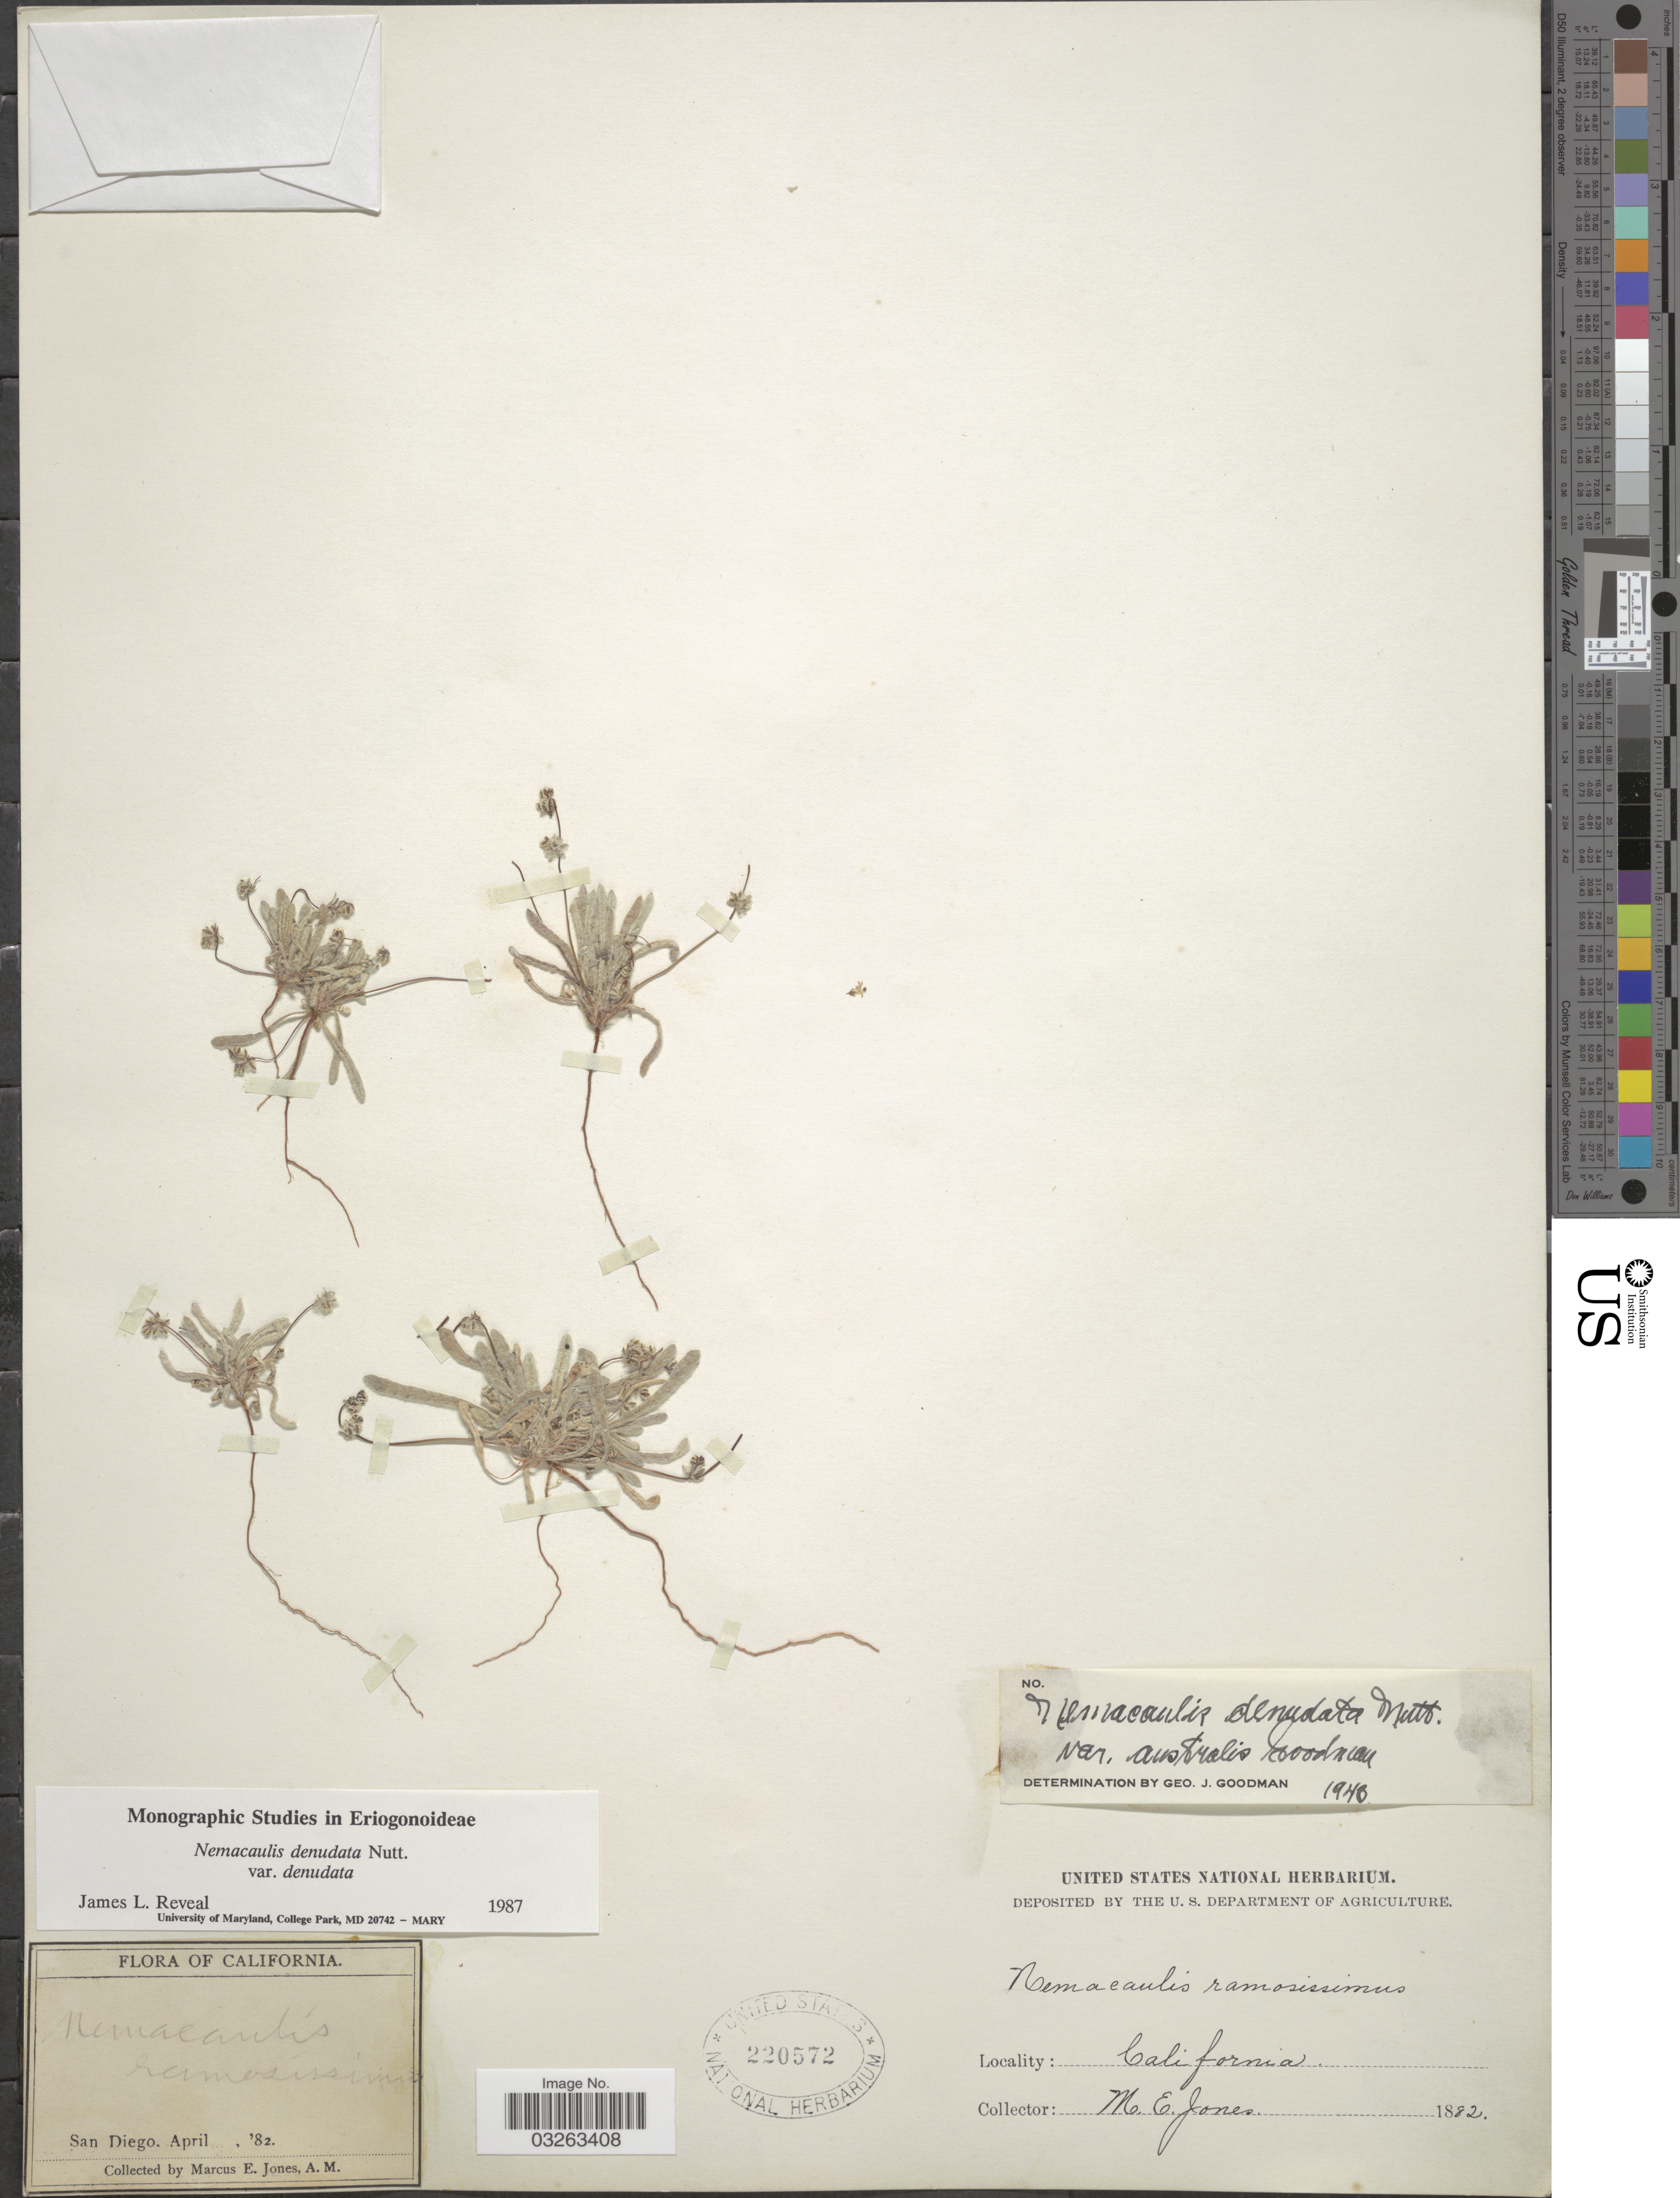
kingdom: Plantae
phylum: Tracheophyta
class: Magnoliopsida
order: Caryophyllales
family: Polygonaceae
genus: Nemacaulis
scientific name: Nemacaulis denudata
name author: Nutt.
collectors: M. E. Jones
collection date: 1882-04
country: United States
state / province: California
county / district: San Diego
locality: San Diego.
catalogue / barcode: US 220572